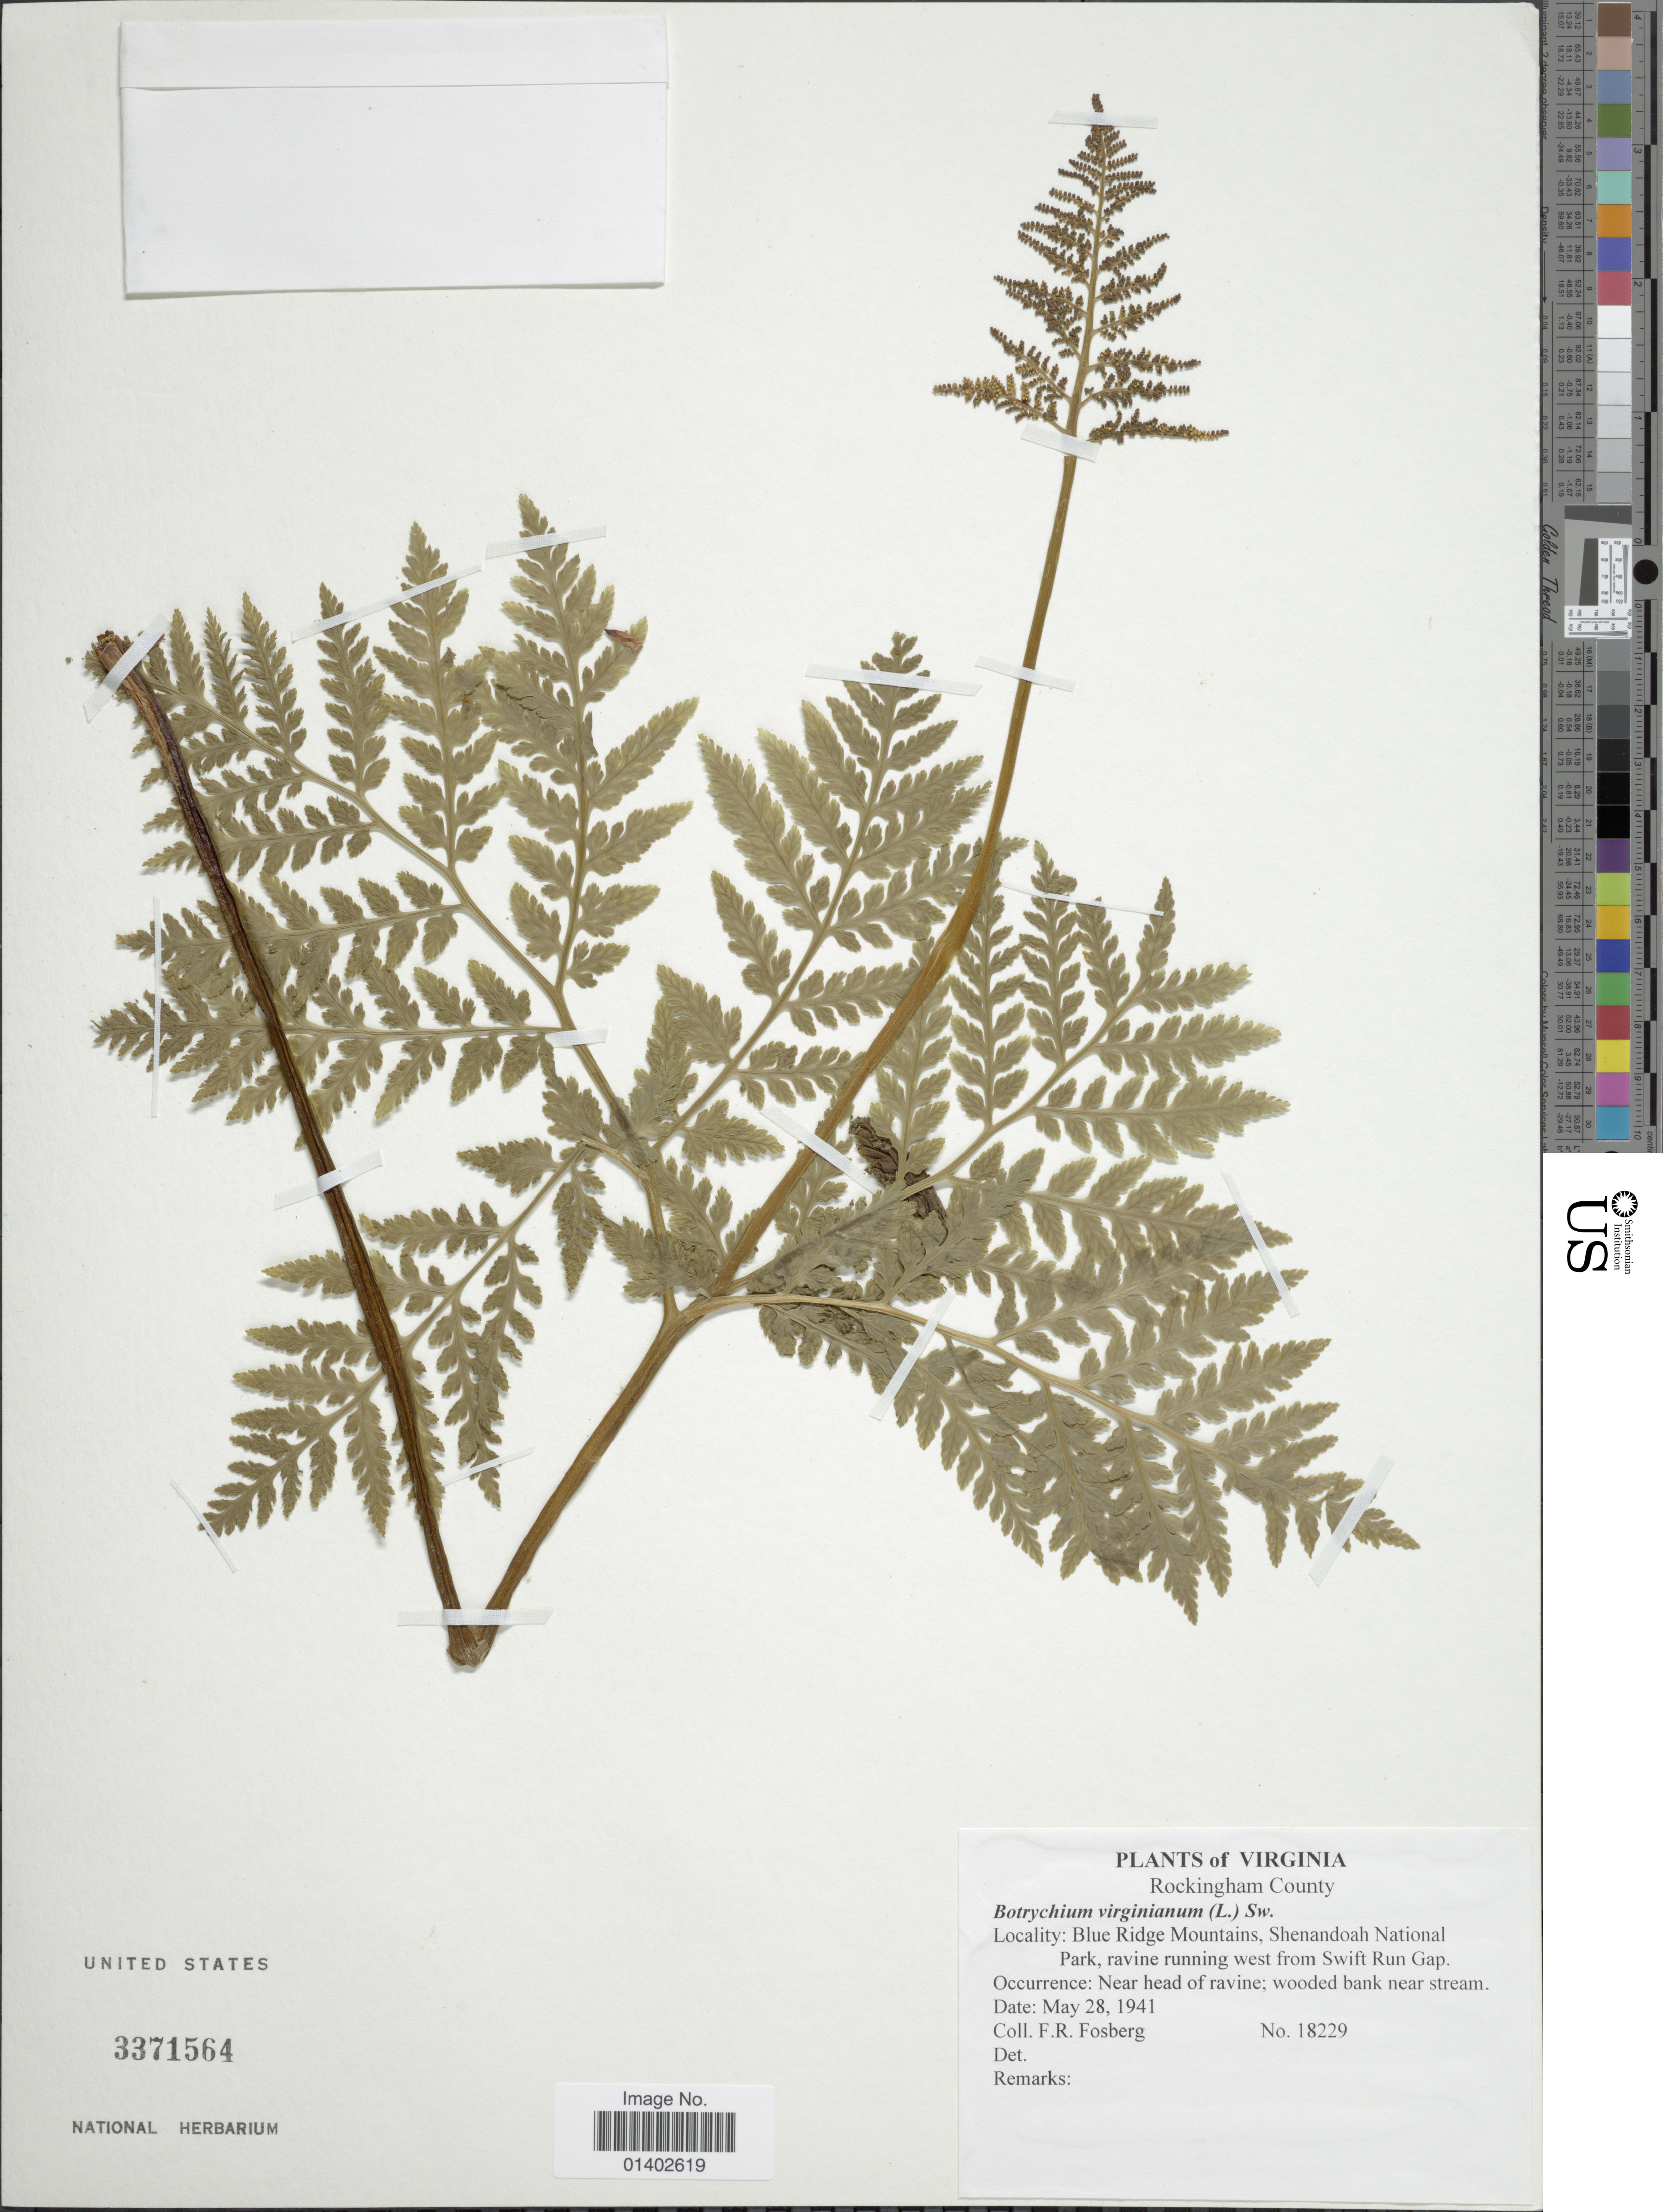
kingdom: Plantae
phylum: Tracheophyta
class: Polypodiopsida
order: Ophioglossales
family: Ophioglossaceae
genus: Botrychium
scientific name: Botrychium virginianum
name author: (L.) Sw.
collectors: F. R. Fosberg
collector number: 18229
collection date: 1941-05-28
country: United States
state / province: Virginia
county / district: Rockingham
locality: Rockingham County, Blue Ridge Mountains,Shenandoah National Park, ravine running west from Swift Run Gap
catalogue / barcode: US 3371564